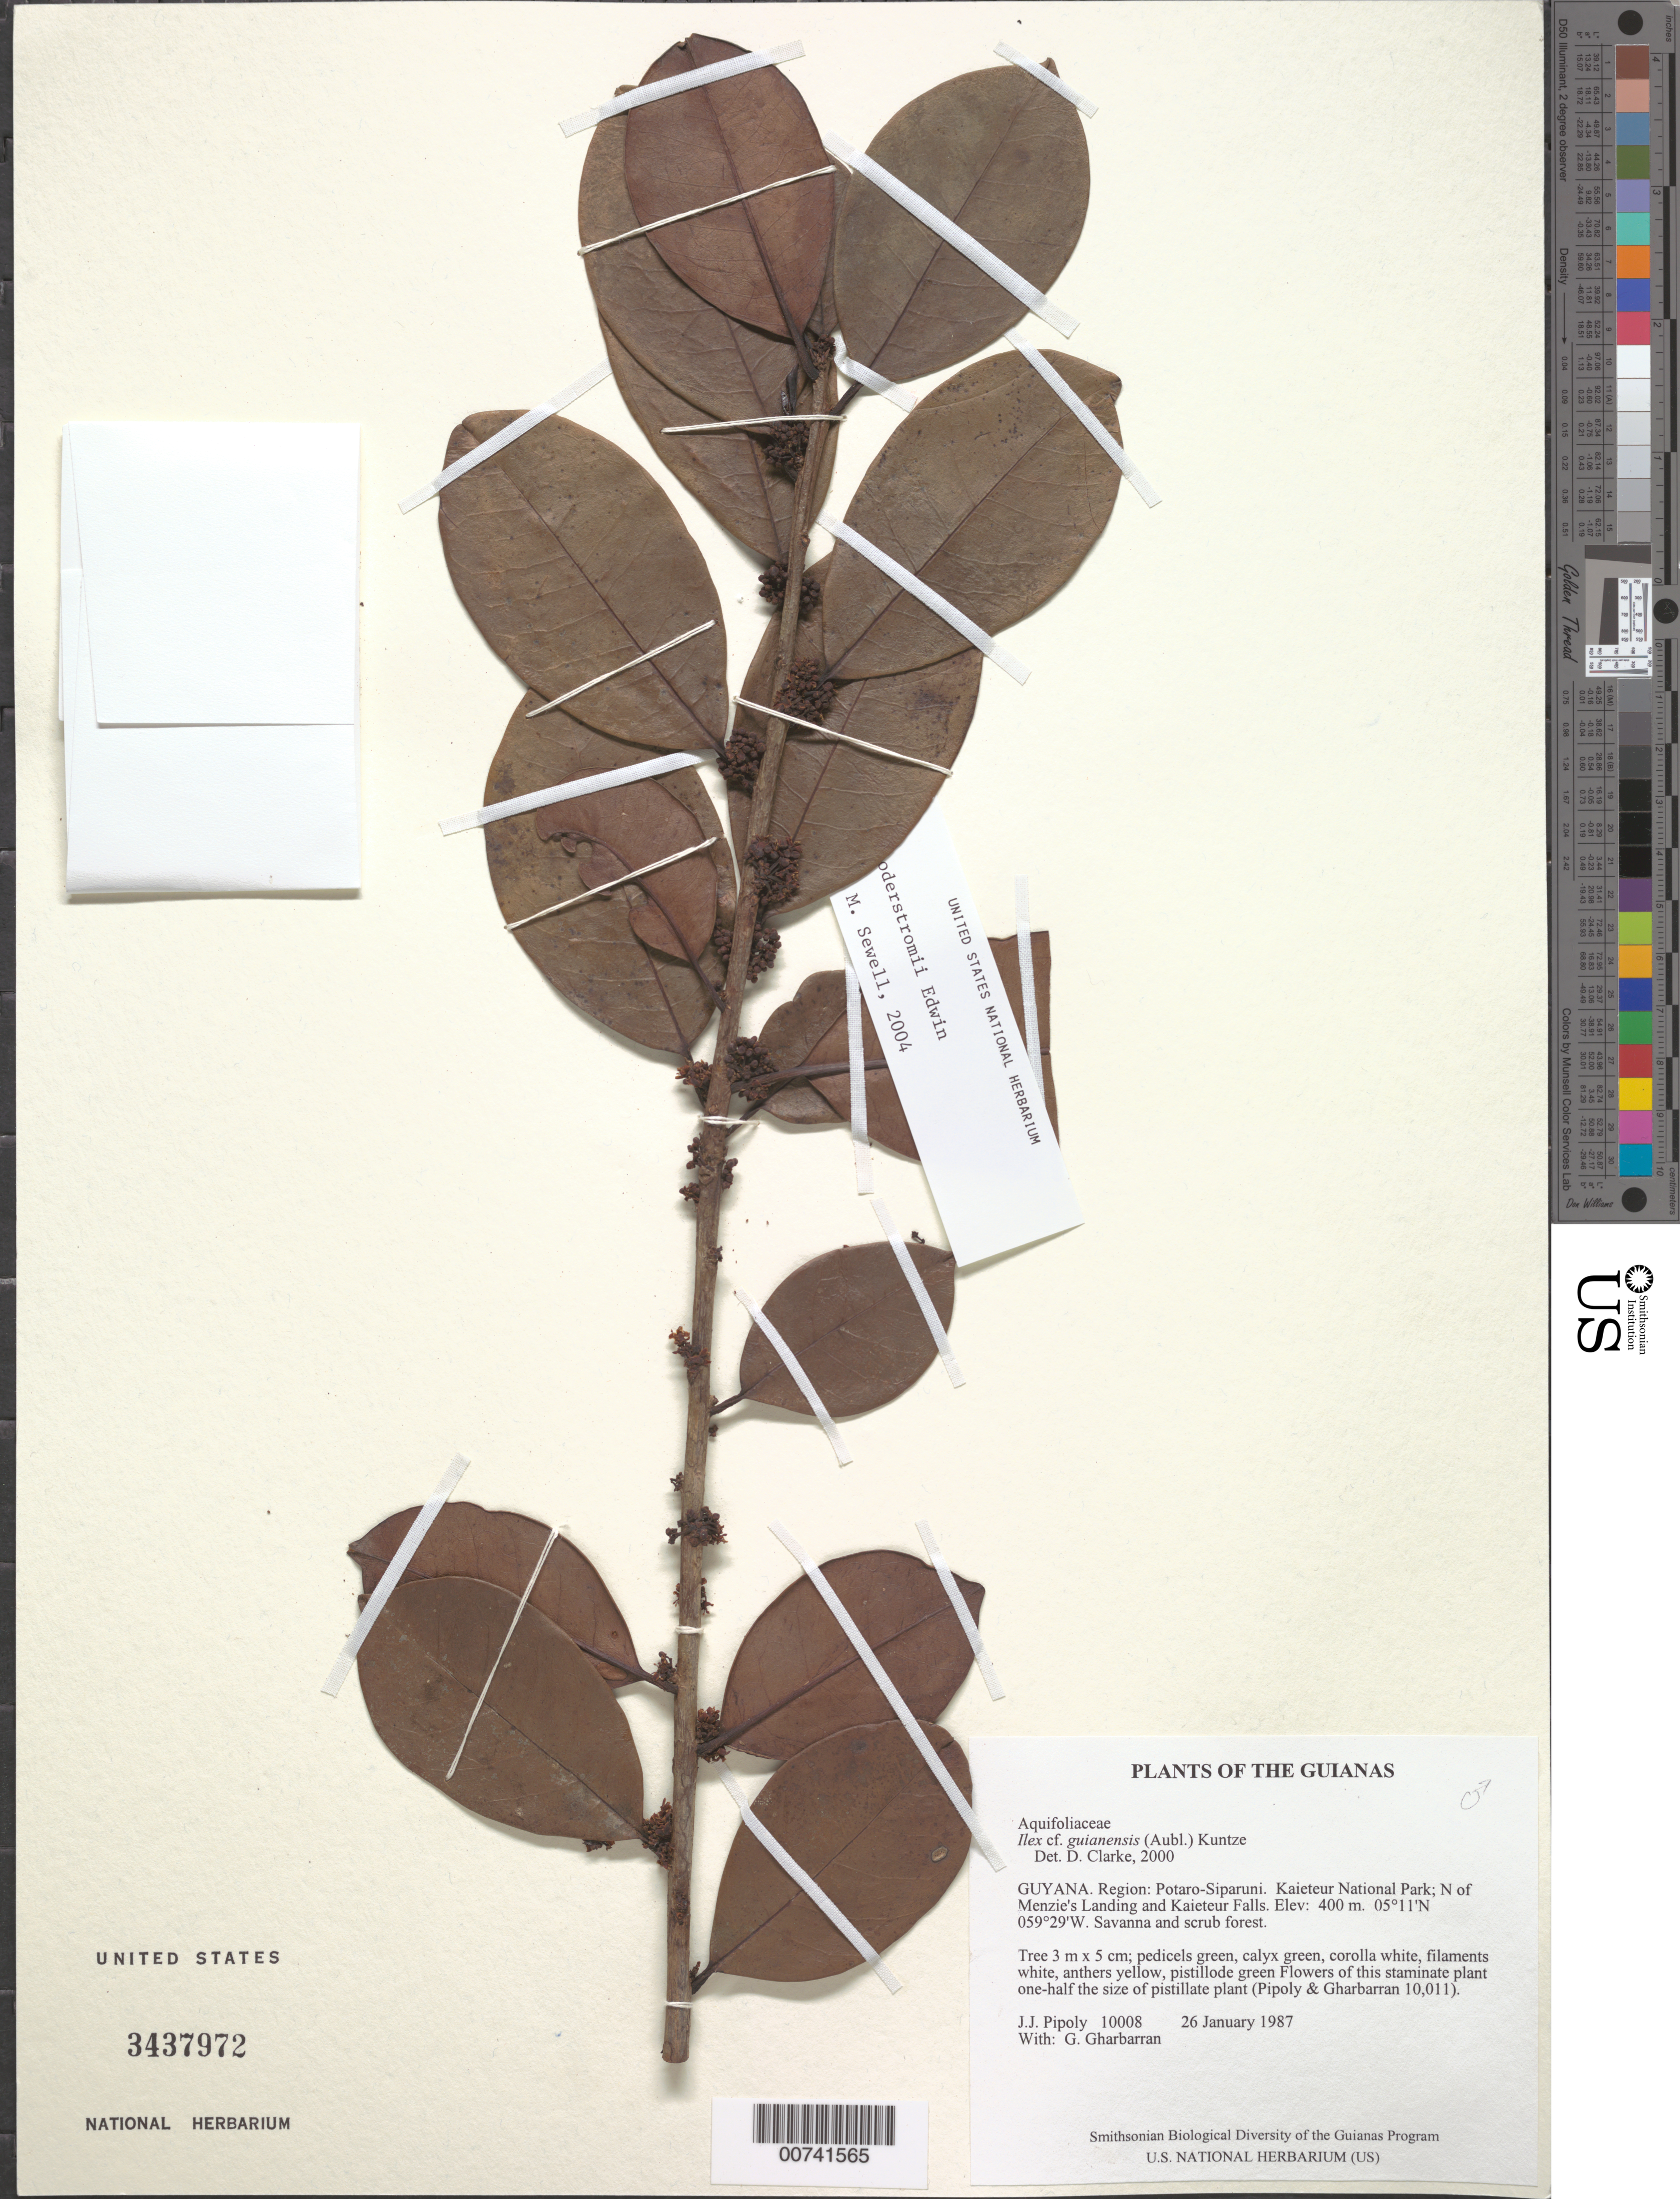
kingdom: Plantae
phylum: Tracheophyta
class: Magnoliopsida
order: Aquifoliales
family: Aquifoliaceae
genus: Ilex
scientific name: Ilex fanshawei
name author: Edwin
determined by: Du Pasquier, P.-E.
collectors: J. J. Pipoly & G. Gharbarran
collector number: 10008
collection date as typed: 26 January 1987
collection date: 1987-01-26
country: Guyana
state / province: Potaro-Siparuni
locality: Kaieteur National Park; N of Menzie's Landing and Kaieteur Falls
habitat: Savanna and scrub forest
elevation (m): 400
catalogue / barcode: US 3437972